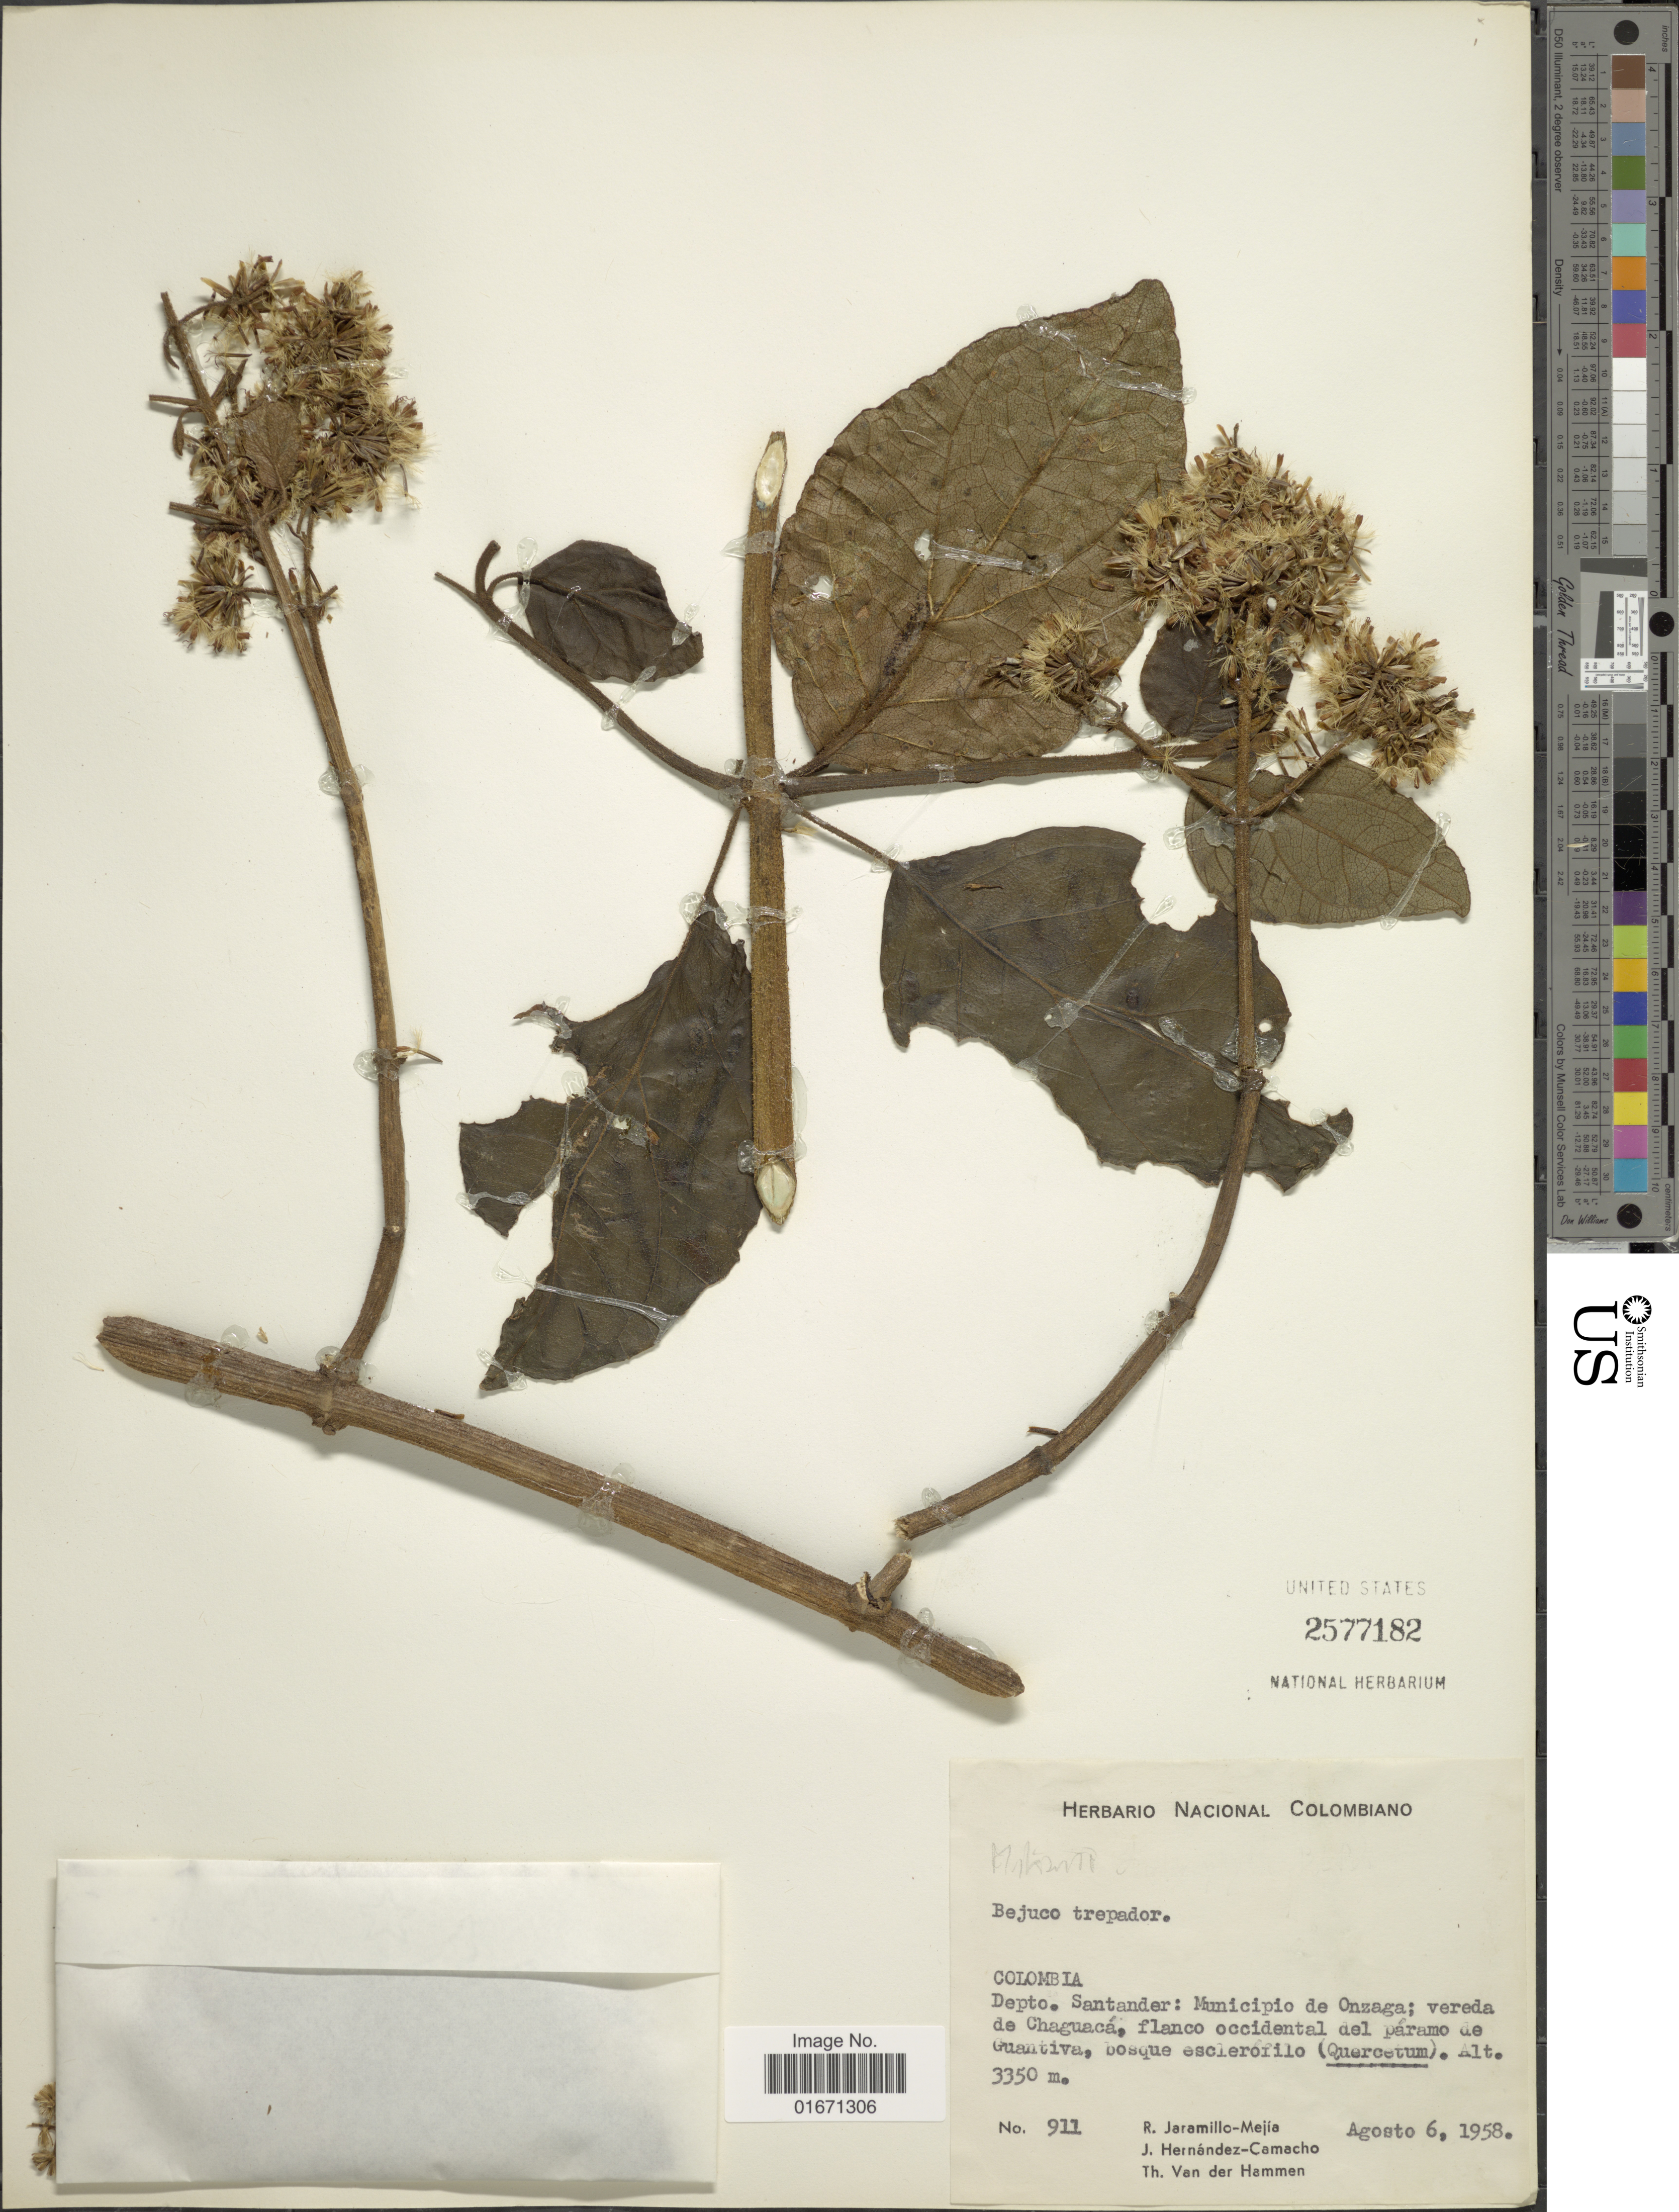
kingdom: Plantae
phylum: Tracheophyta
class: Magnoliopsida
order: Asterales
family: Asteraceae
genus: Mikania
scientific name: Mikania hookeriana var. platyphylla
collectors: R. Jaramillo M., J. Hernandez Camacho & T. Hammen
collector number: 911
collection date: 1958-08-06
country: Colombia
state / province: Santander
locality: Municipio de Onzaga, vereda de Chaguaca, flanco occidental del paramo de Guantiva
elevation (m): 3350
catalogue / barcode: US 2577182